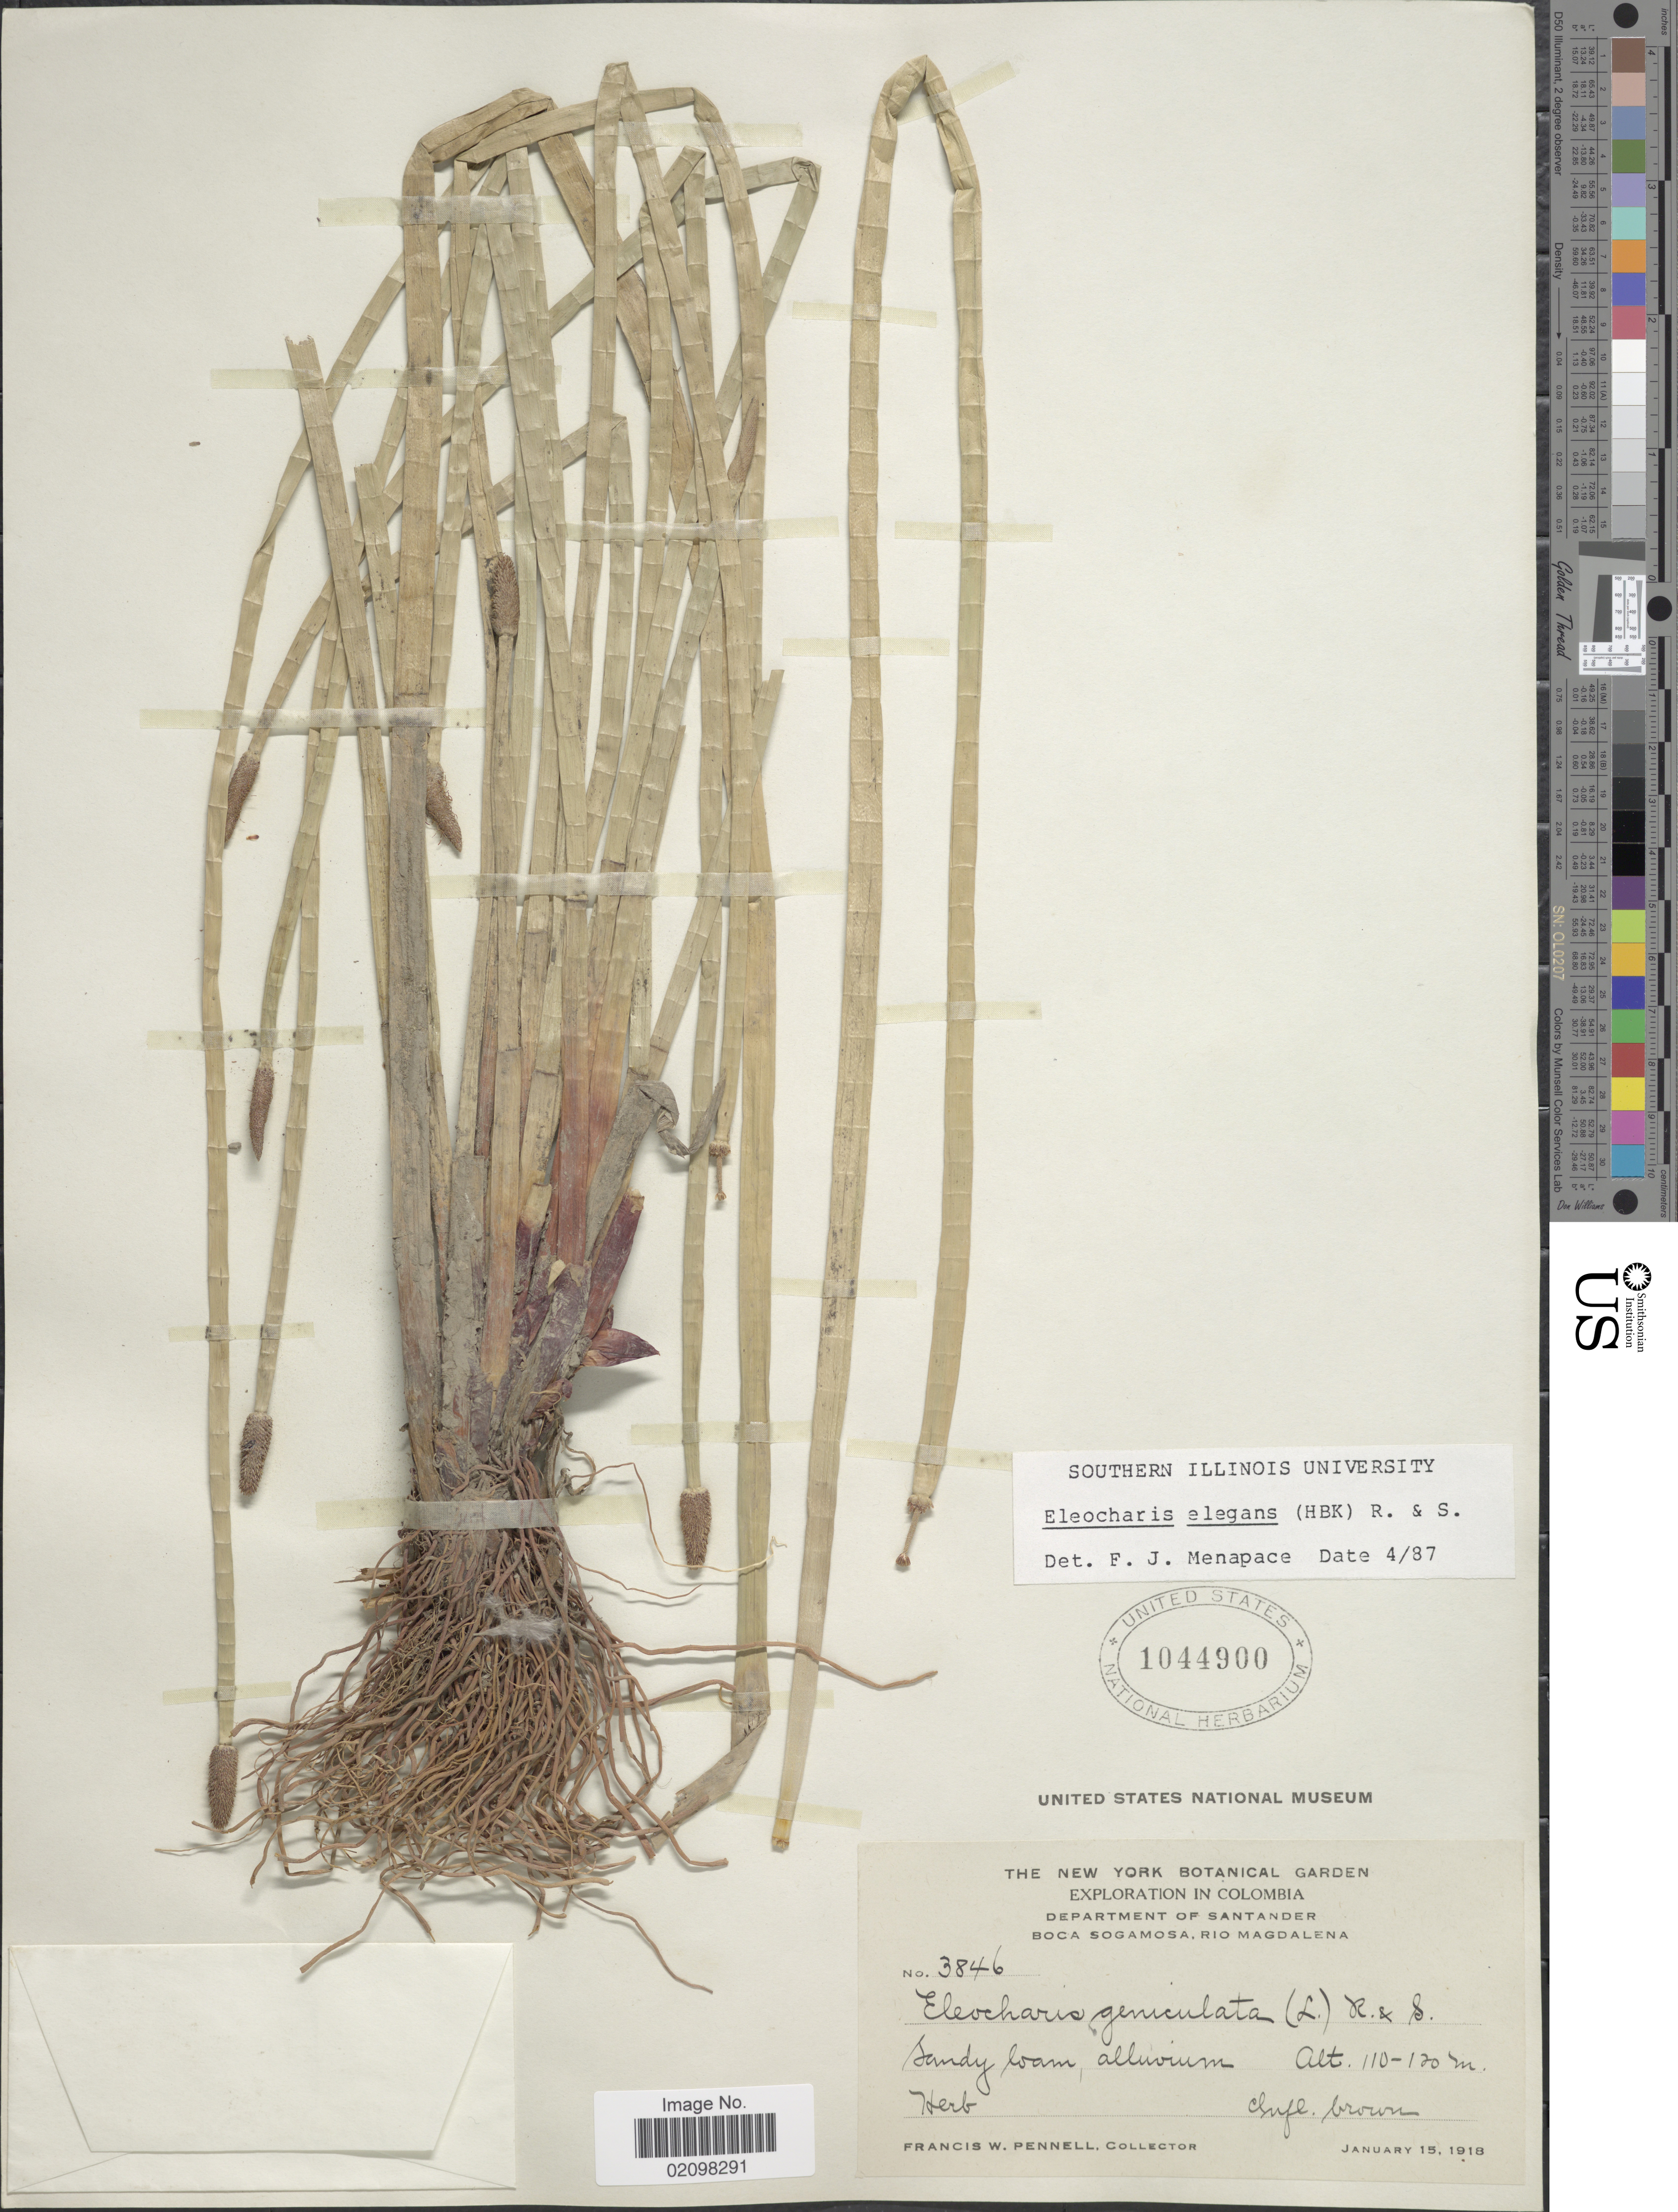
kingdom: Plantae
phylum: Tracheophyta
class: Liliopsida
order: Poales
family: Cyperaceae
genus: Eleocharis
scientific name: Eleocharis elegans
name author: (Kunth) Roem. & Schult.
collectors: F. W. Pennell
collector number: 3846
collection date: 1918-01-15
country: Colombia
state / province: Santander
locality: Boca Sogamosa, Rio Magdalena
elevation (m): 110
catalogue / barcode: US 1044900